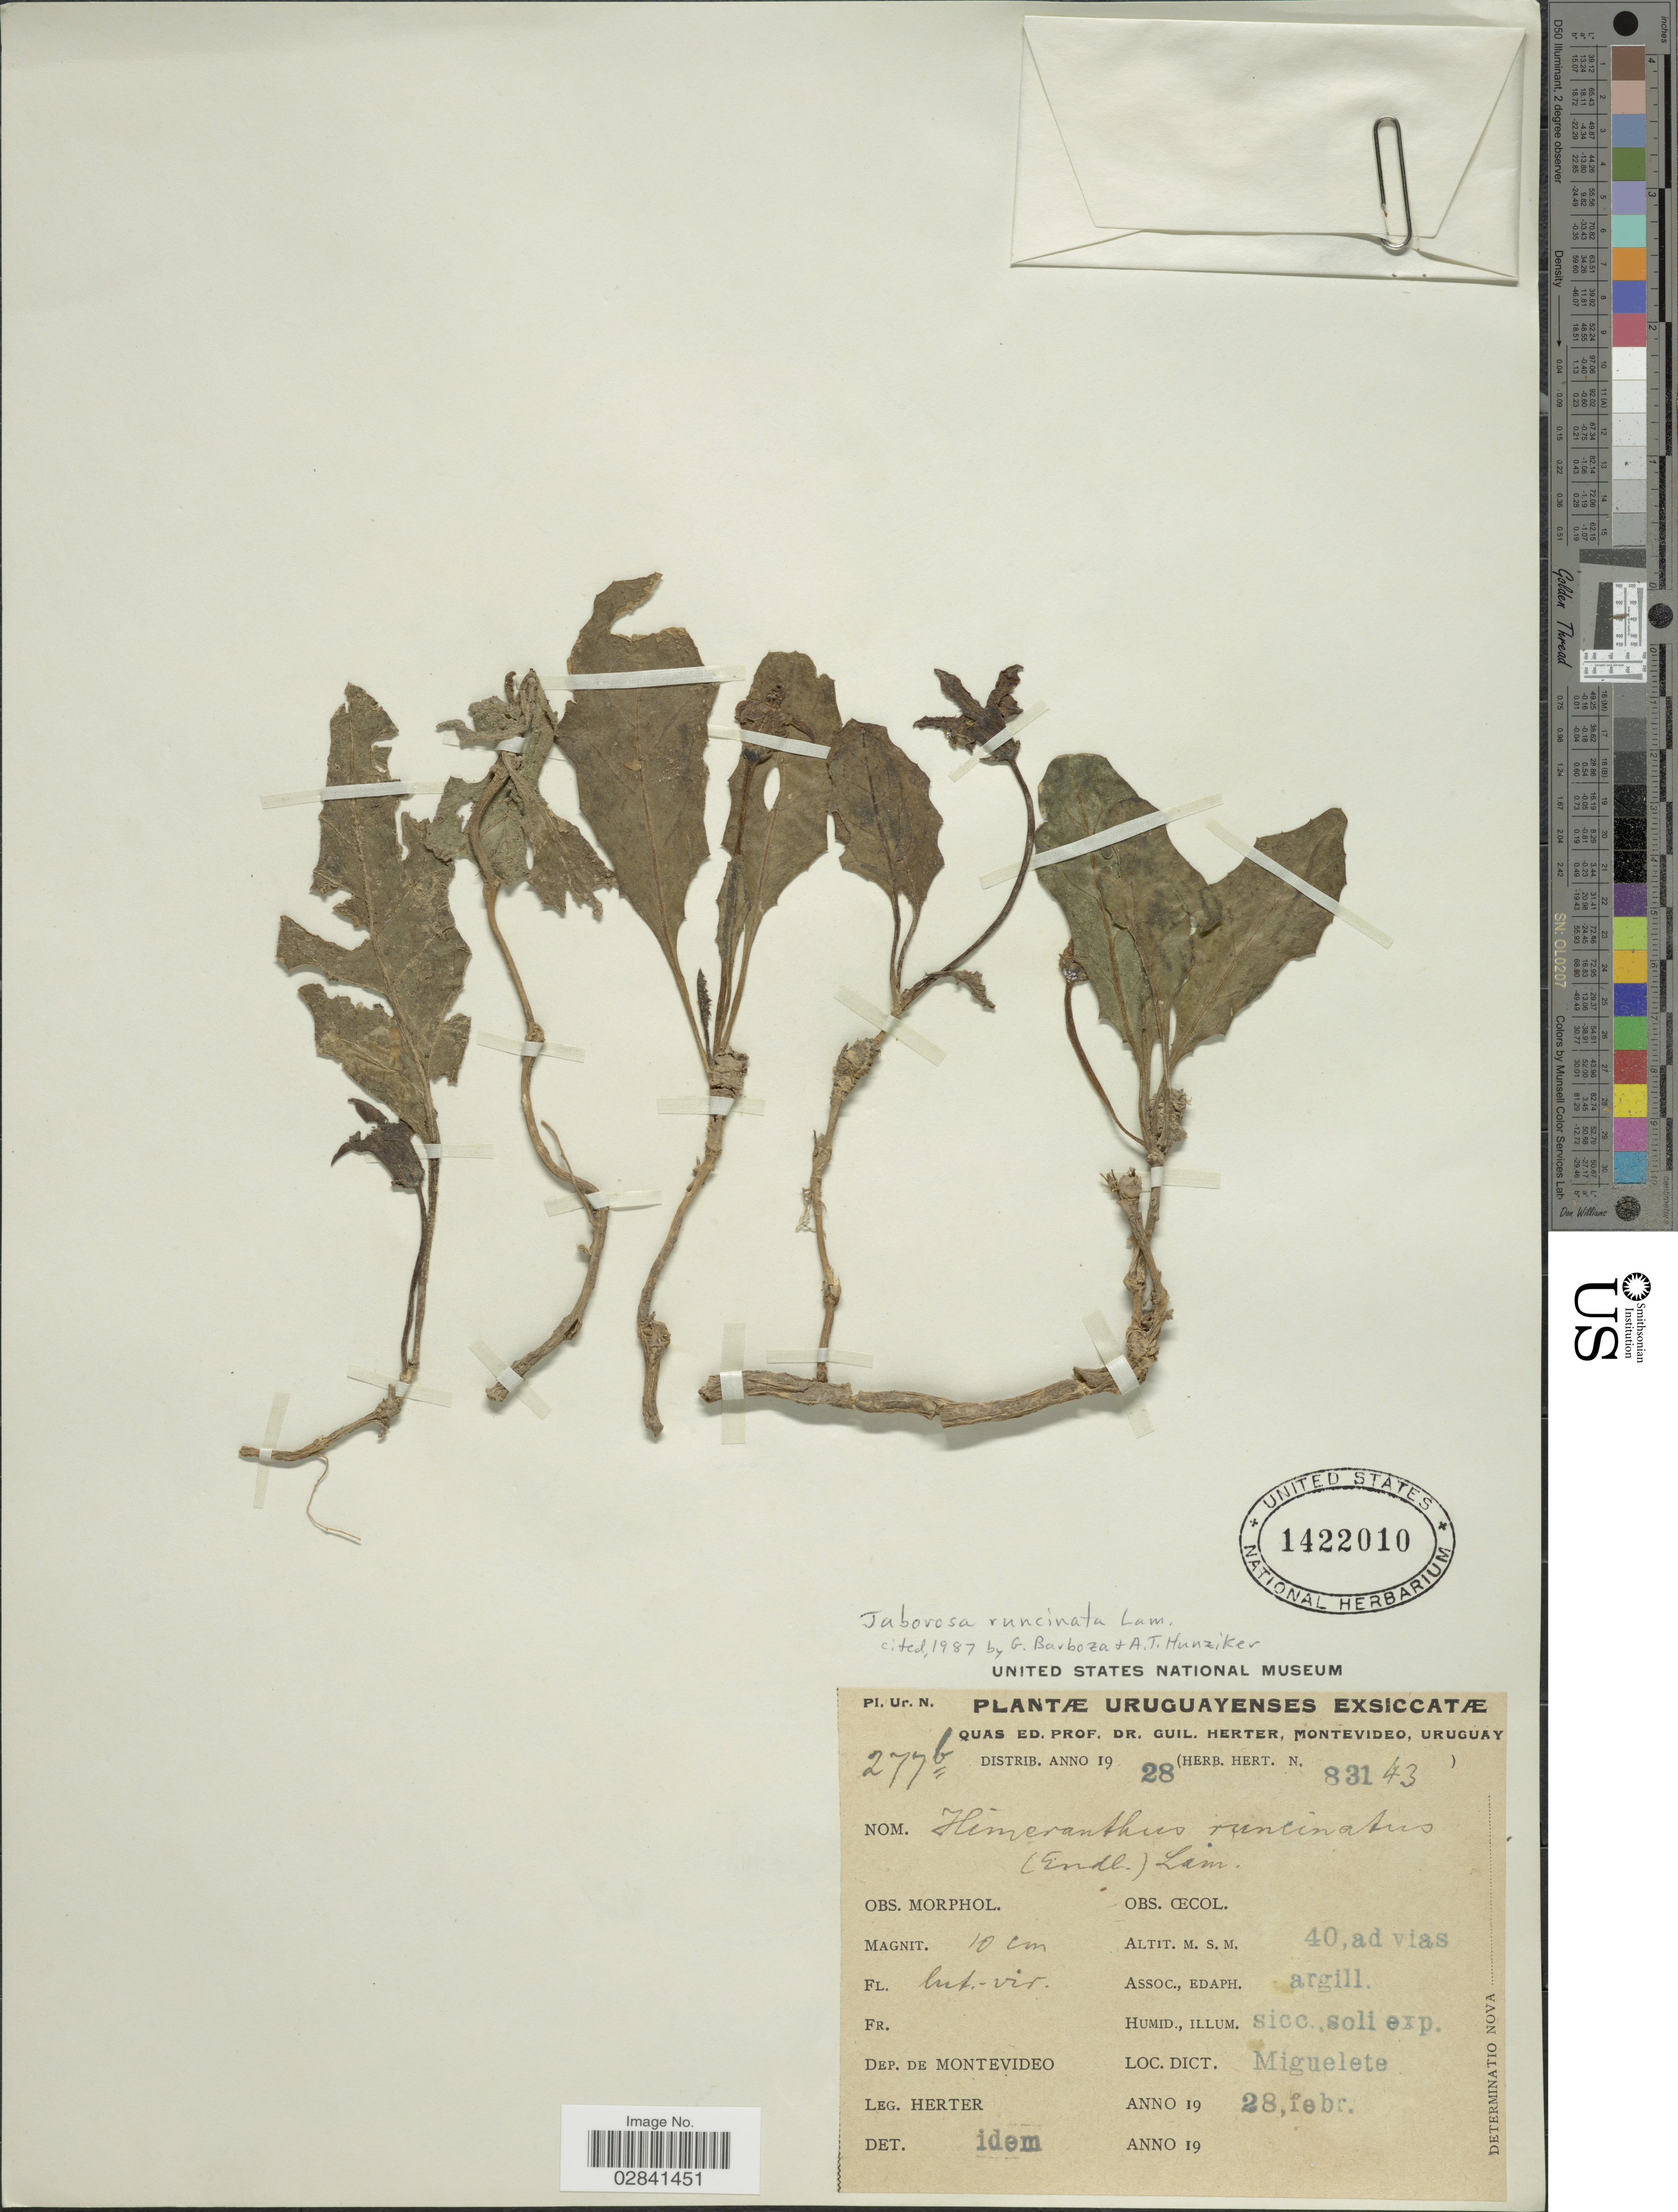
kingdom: Plantae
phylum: Tracheophyta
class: Magnoliopsida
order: Solanales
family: Solanaceae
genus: Jaborosa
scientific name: Jaborosa runcinata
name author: Lam.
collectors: Herter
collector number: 277b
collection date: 1928-02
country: Uruguay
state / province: Montevideo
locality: Dep. de Montevideo. Dist. Miguelete.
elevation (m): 40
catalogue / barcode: US 1422010